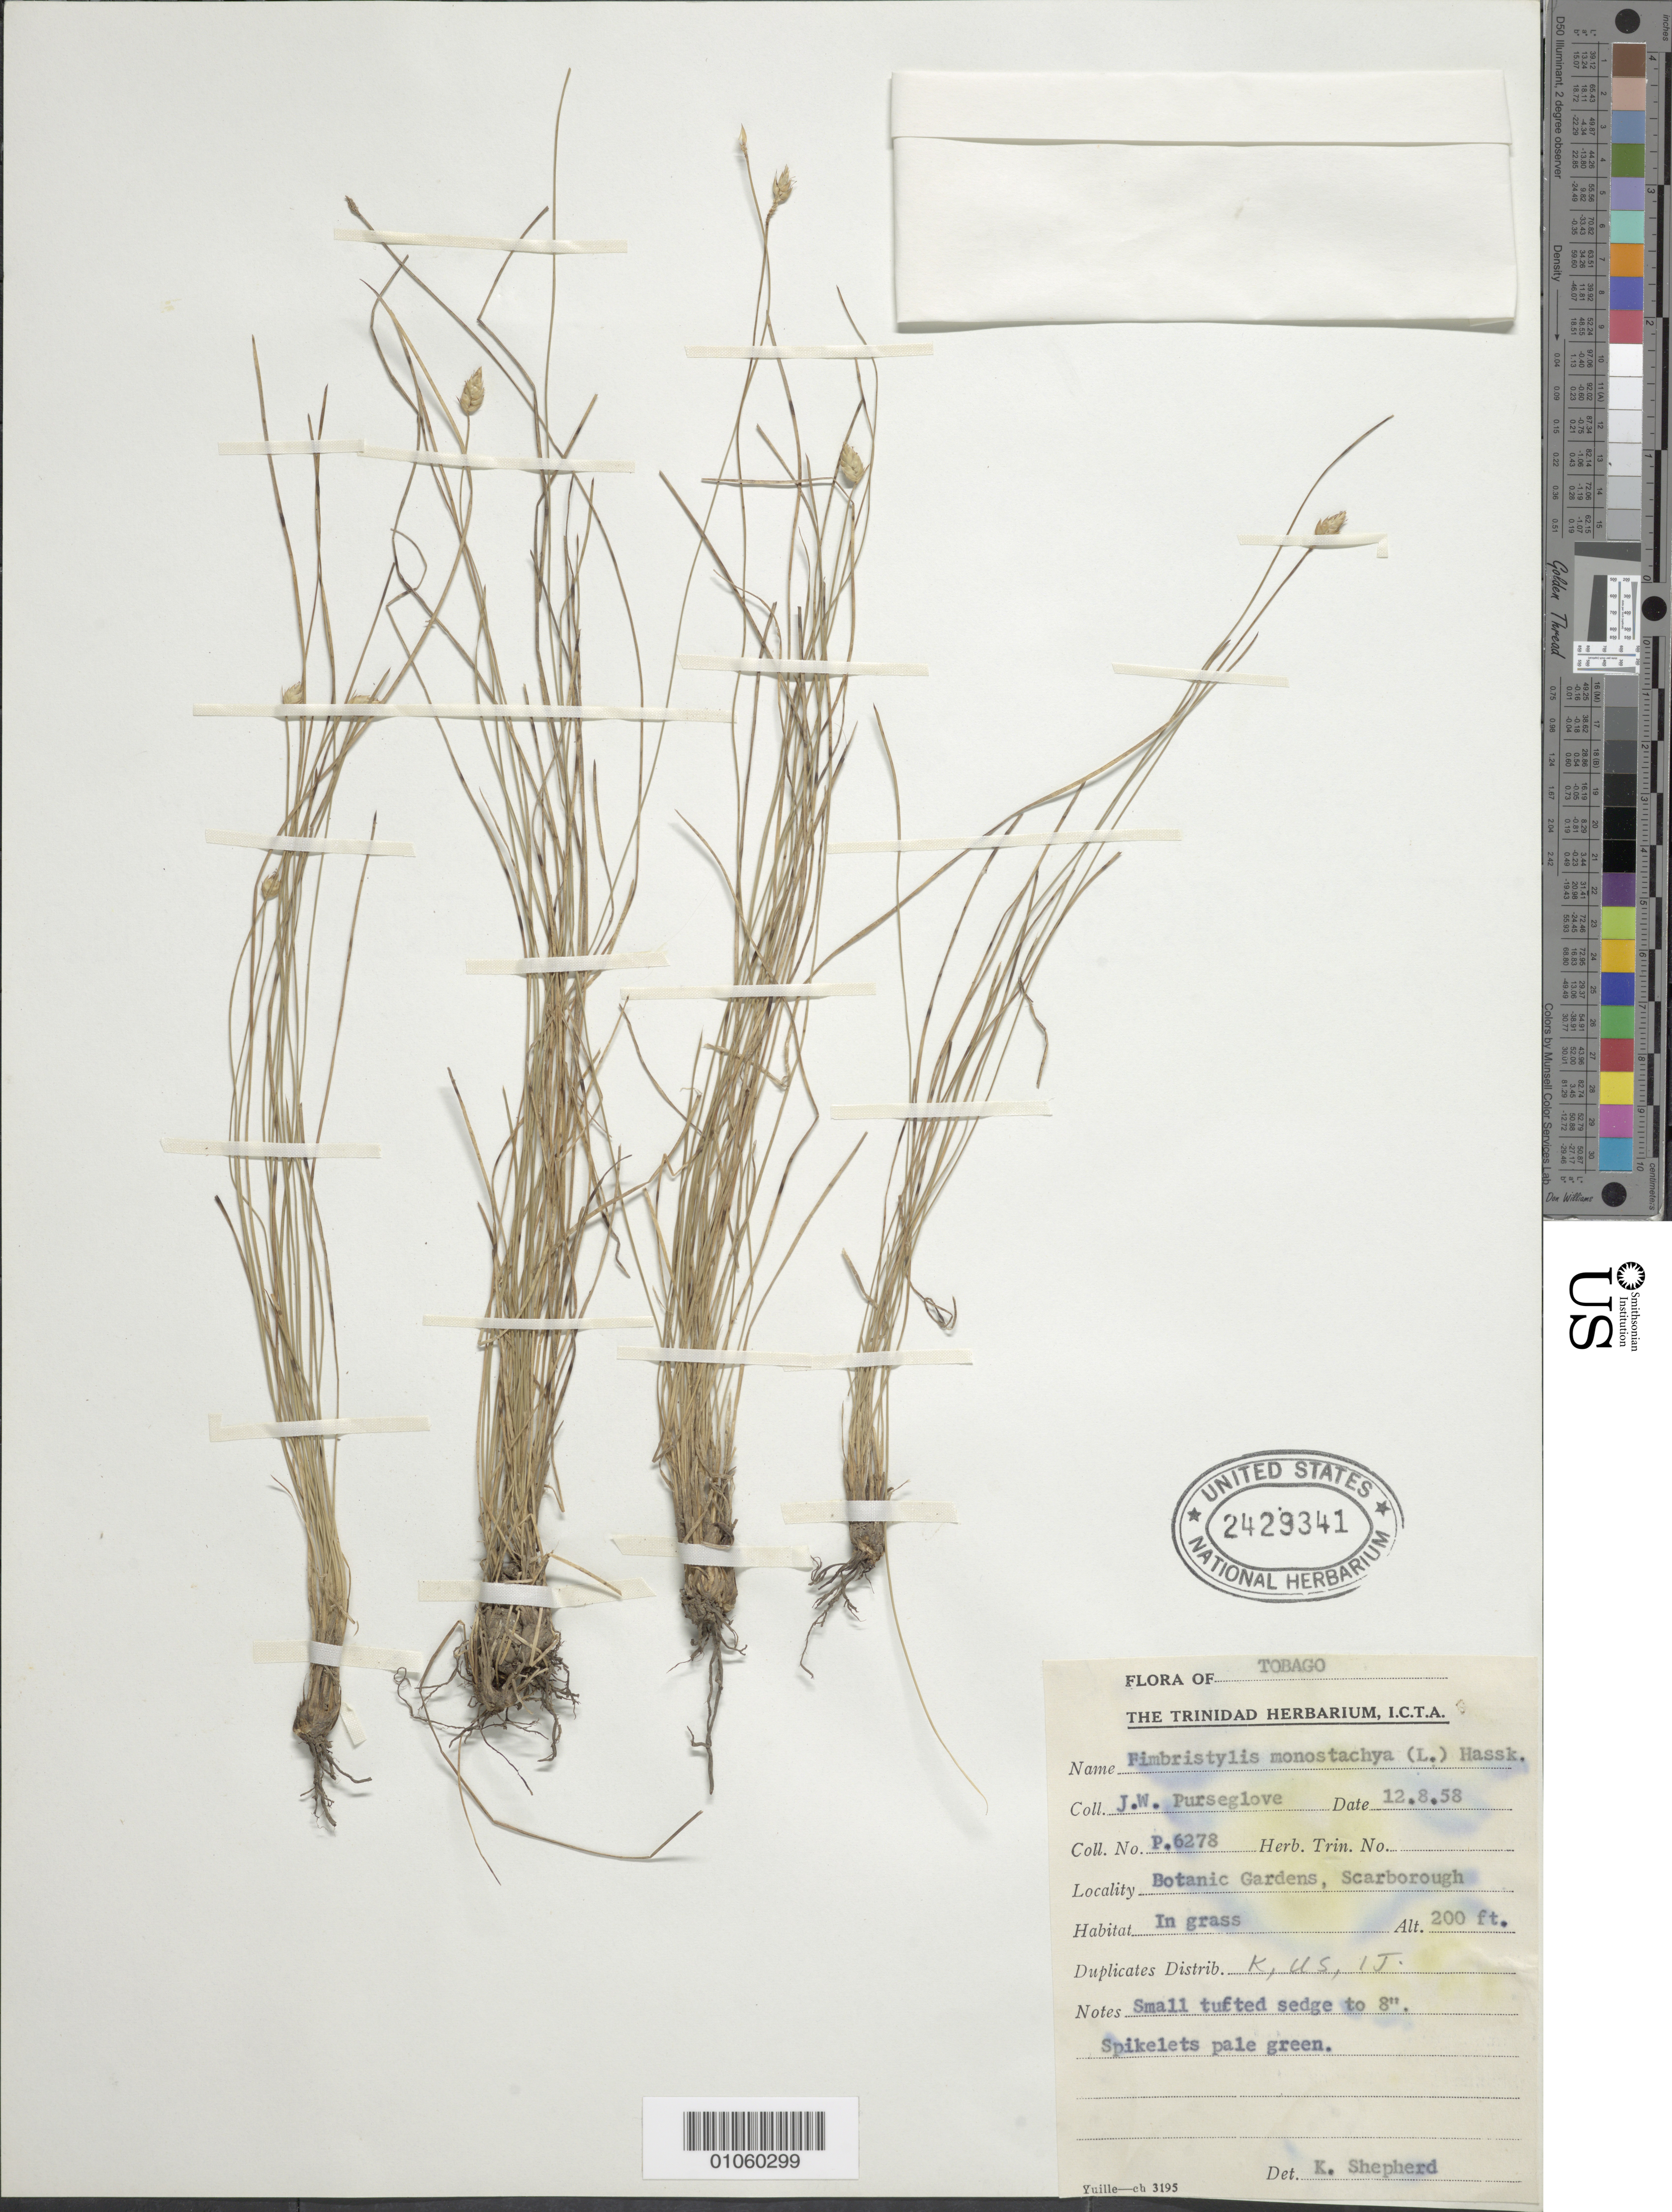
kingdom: Plantae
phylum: Tracheophyta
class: Liliopsida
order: Poales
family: Cyperaceae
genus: Abildgaardia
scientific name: Abildgaardia ovata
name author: (Burm. f.) Kral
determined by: Strong, Mark T., (BOT), Smithsonian Institution - National Museum of Natural History (UNITED STATES)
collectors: J. Purseglove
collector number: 3278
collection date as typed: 12 Aug 1958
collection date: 1958-08-12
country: Trinidad and Tobago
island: Tobago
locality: Botanic Gardens, Scarborough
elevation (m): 61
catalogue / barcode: US 2429341